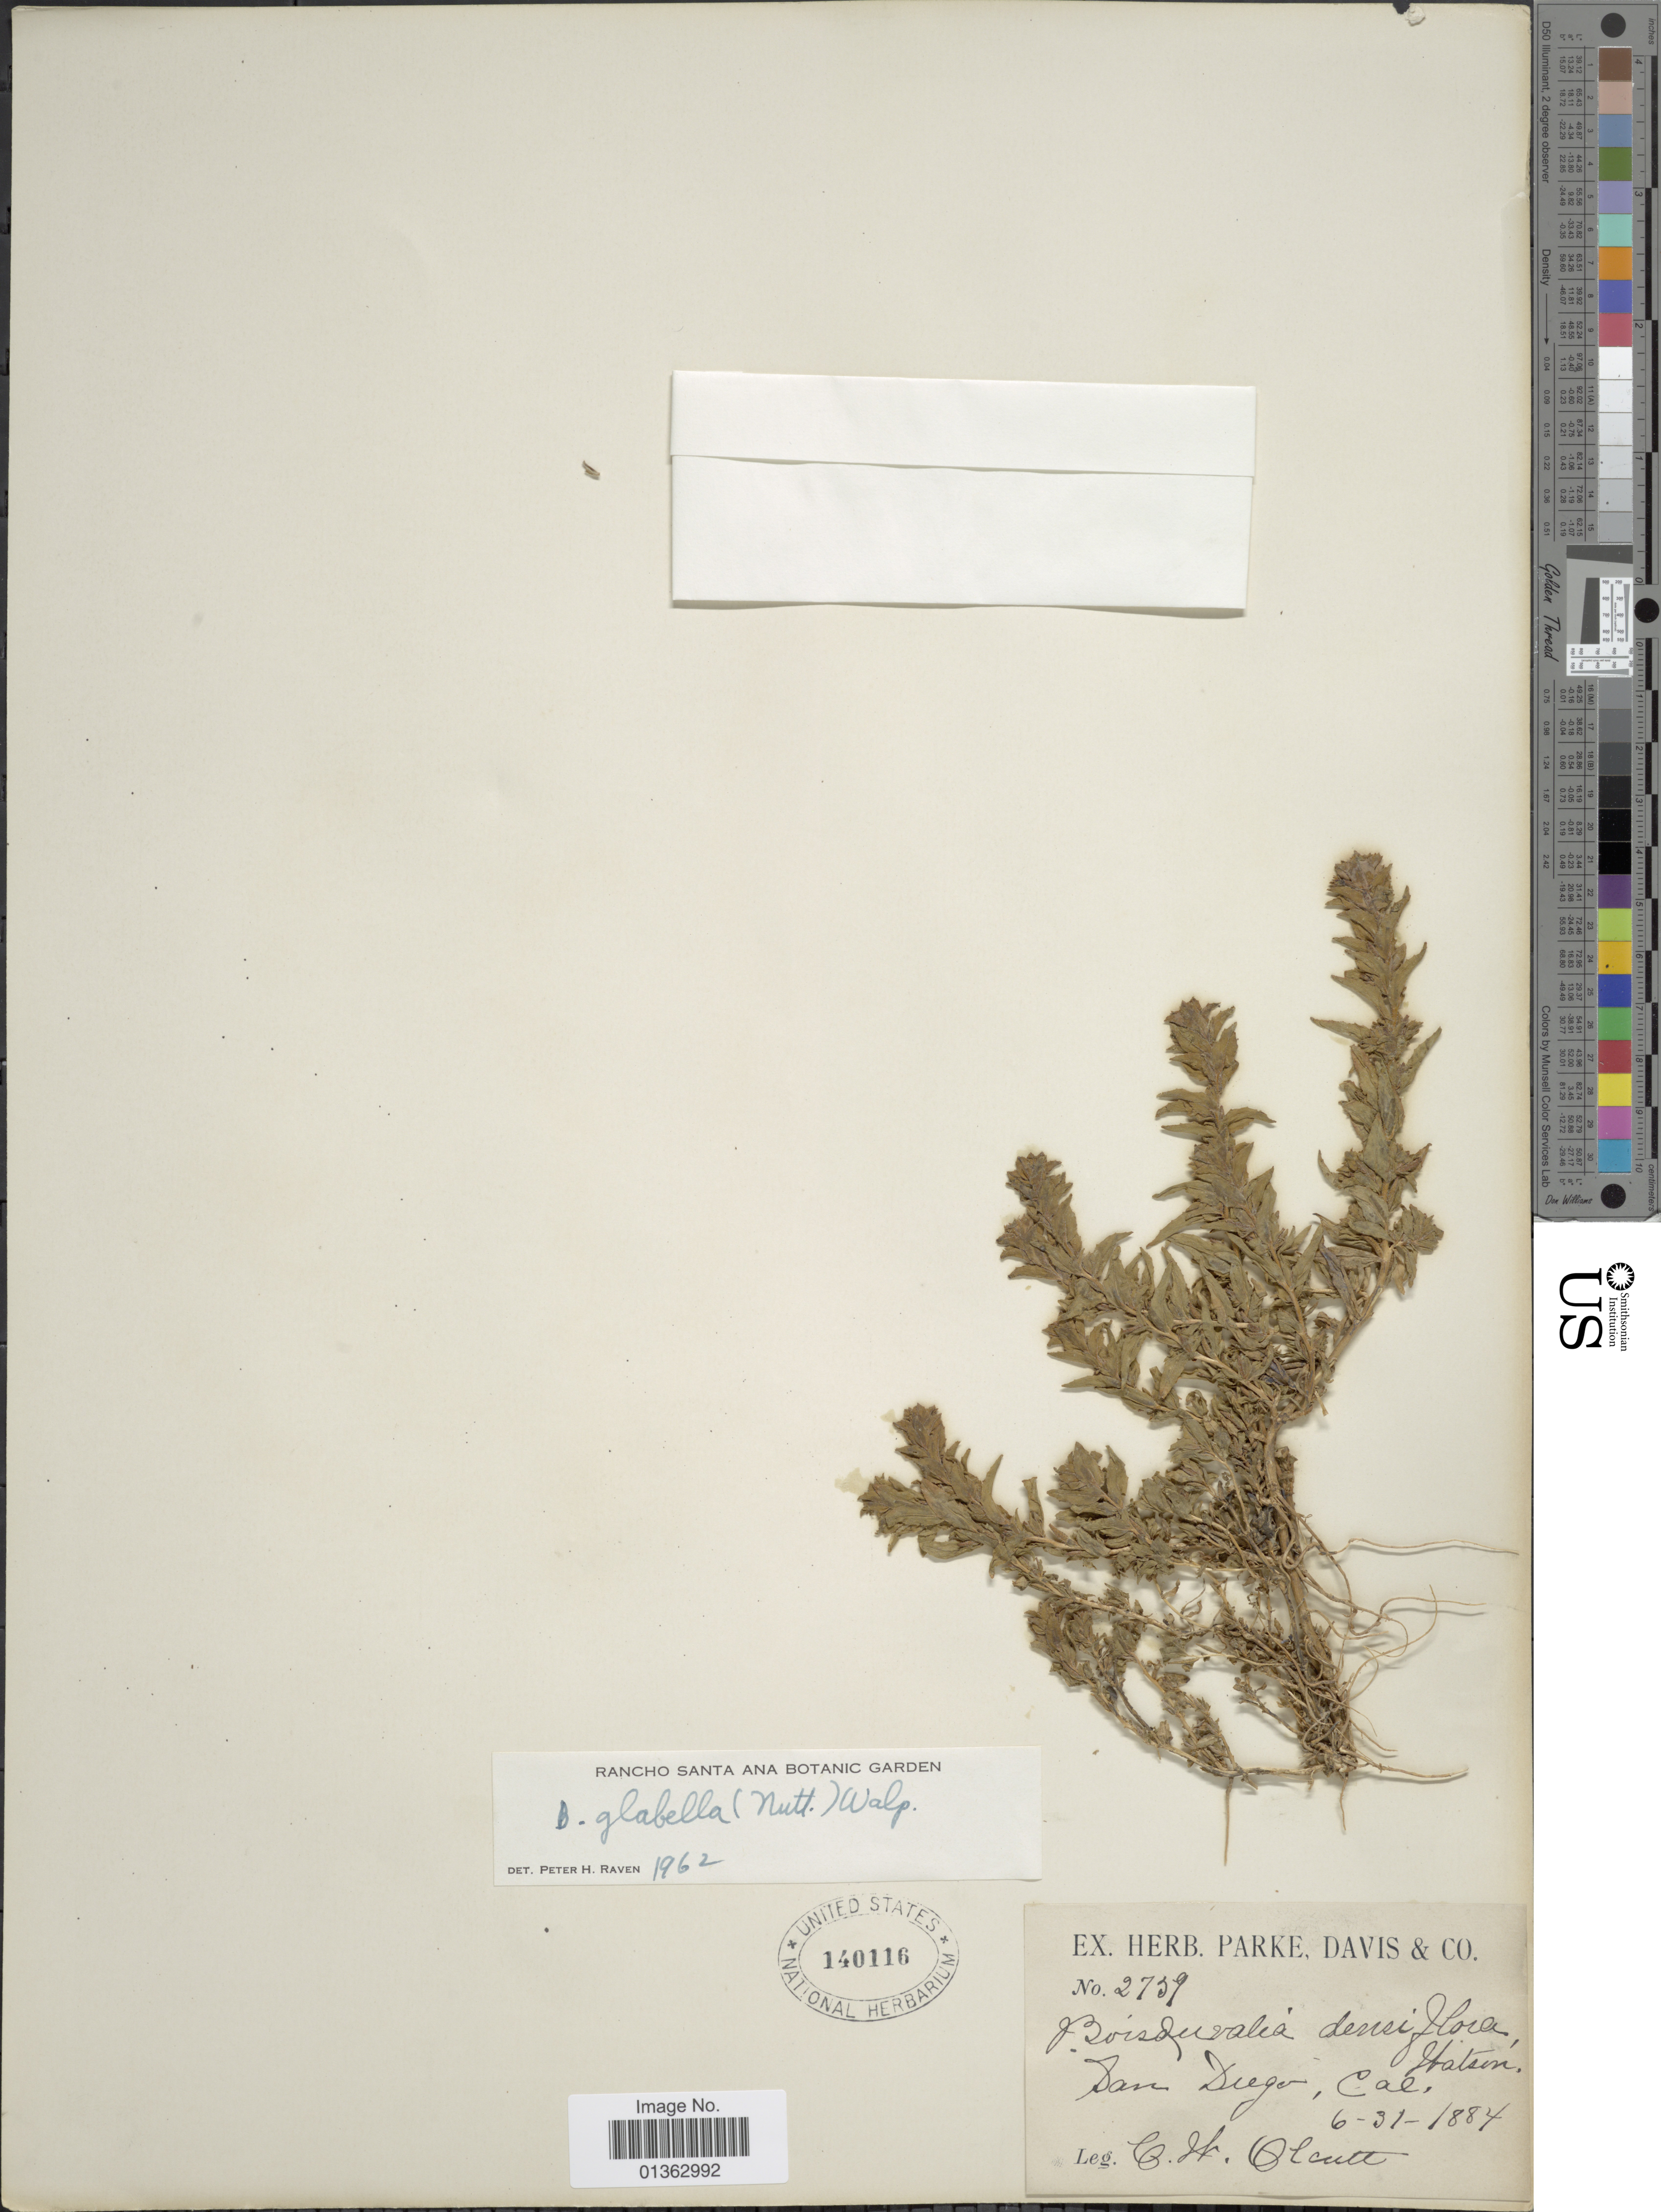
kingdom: Plantae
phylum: Tracheophyta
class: Magnoliopsida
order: Myrtales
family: Onagraceae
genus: Epilobium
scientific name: Epilobium campestre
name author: (Jeps.) Hoch & W.L. Wagner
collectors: C. Olcutt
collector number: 2739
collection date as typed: Transcribed d/m/y: 31/6/1884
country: United States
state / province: California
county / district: San Diego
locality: San Diego.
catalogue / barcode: US 140116